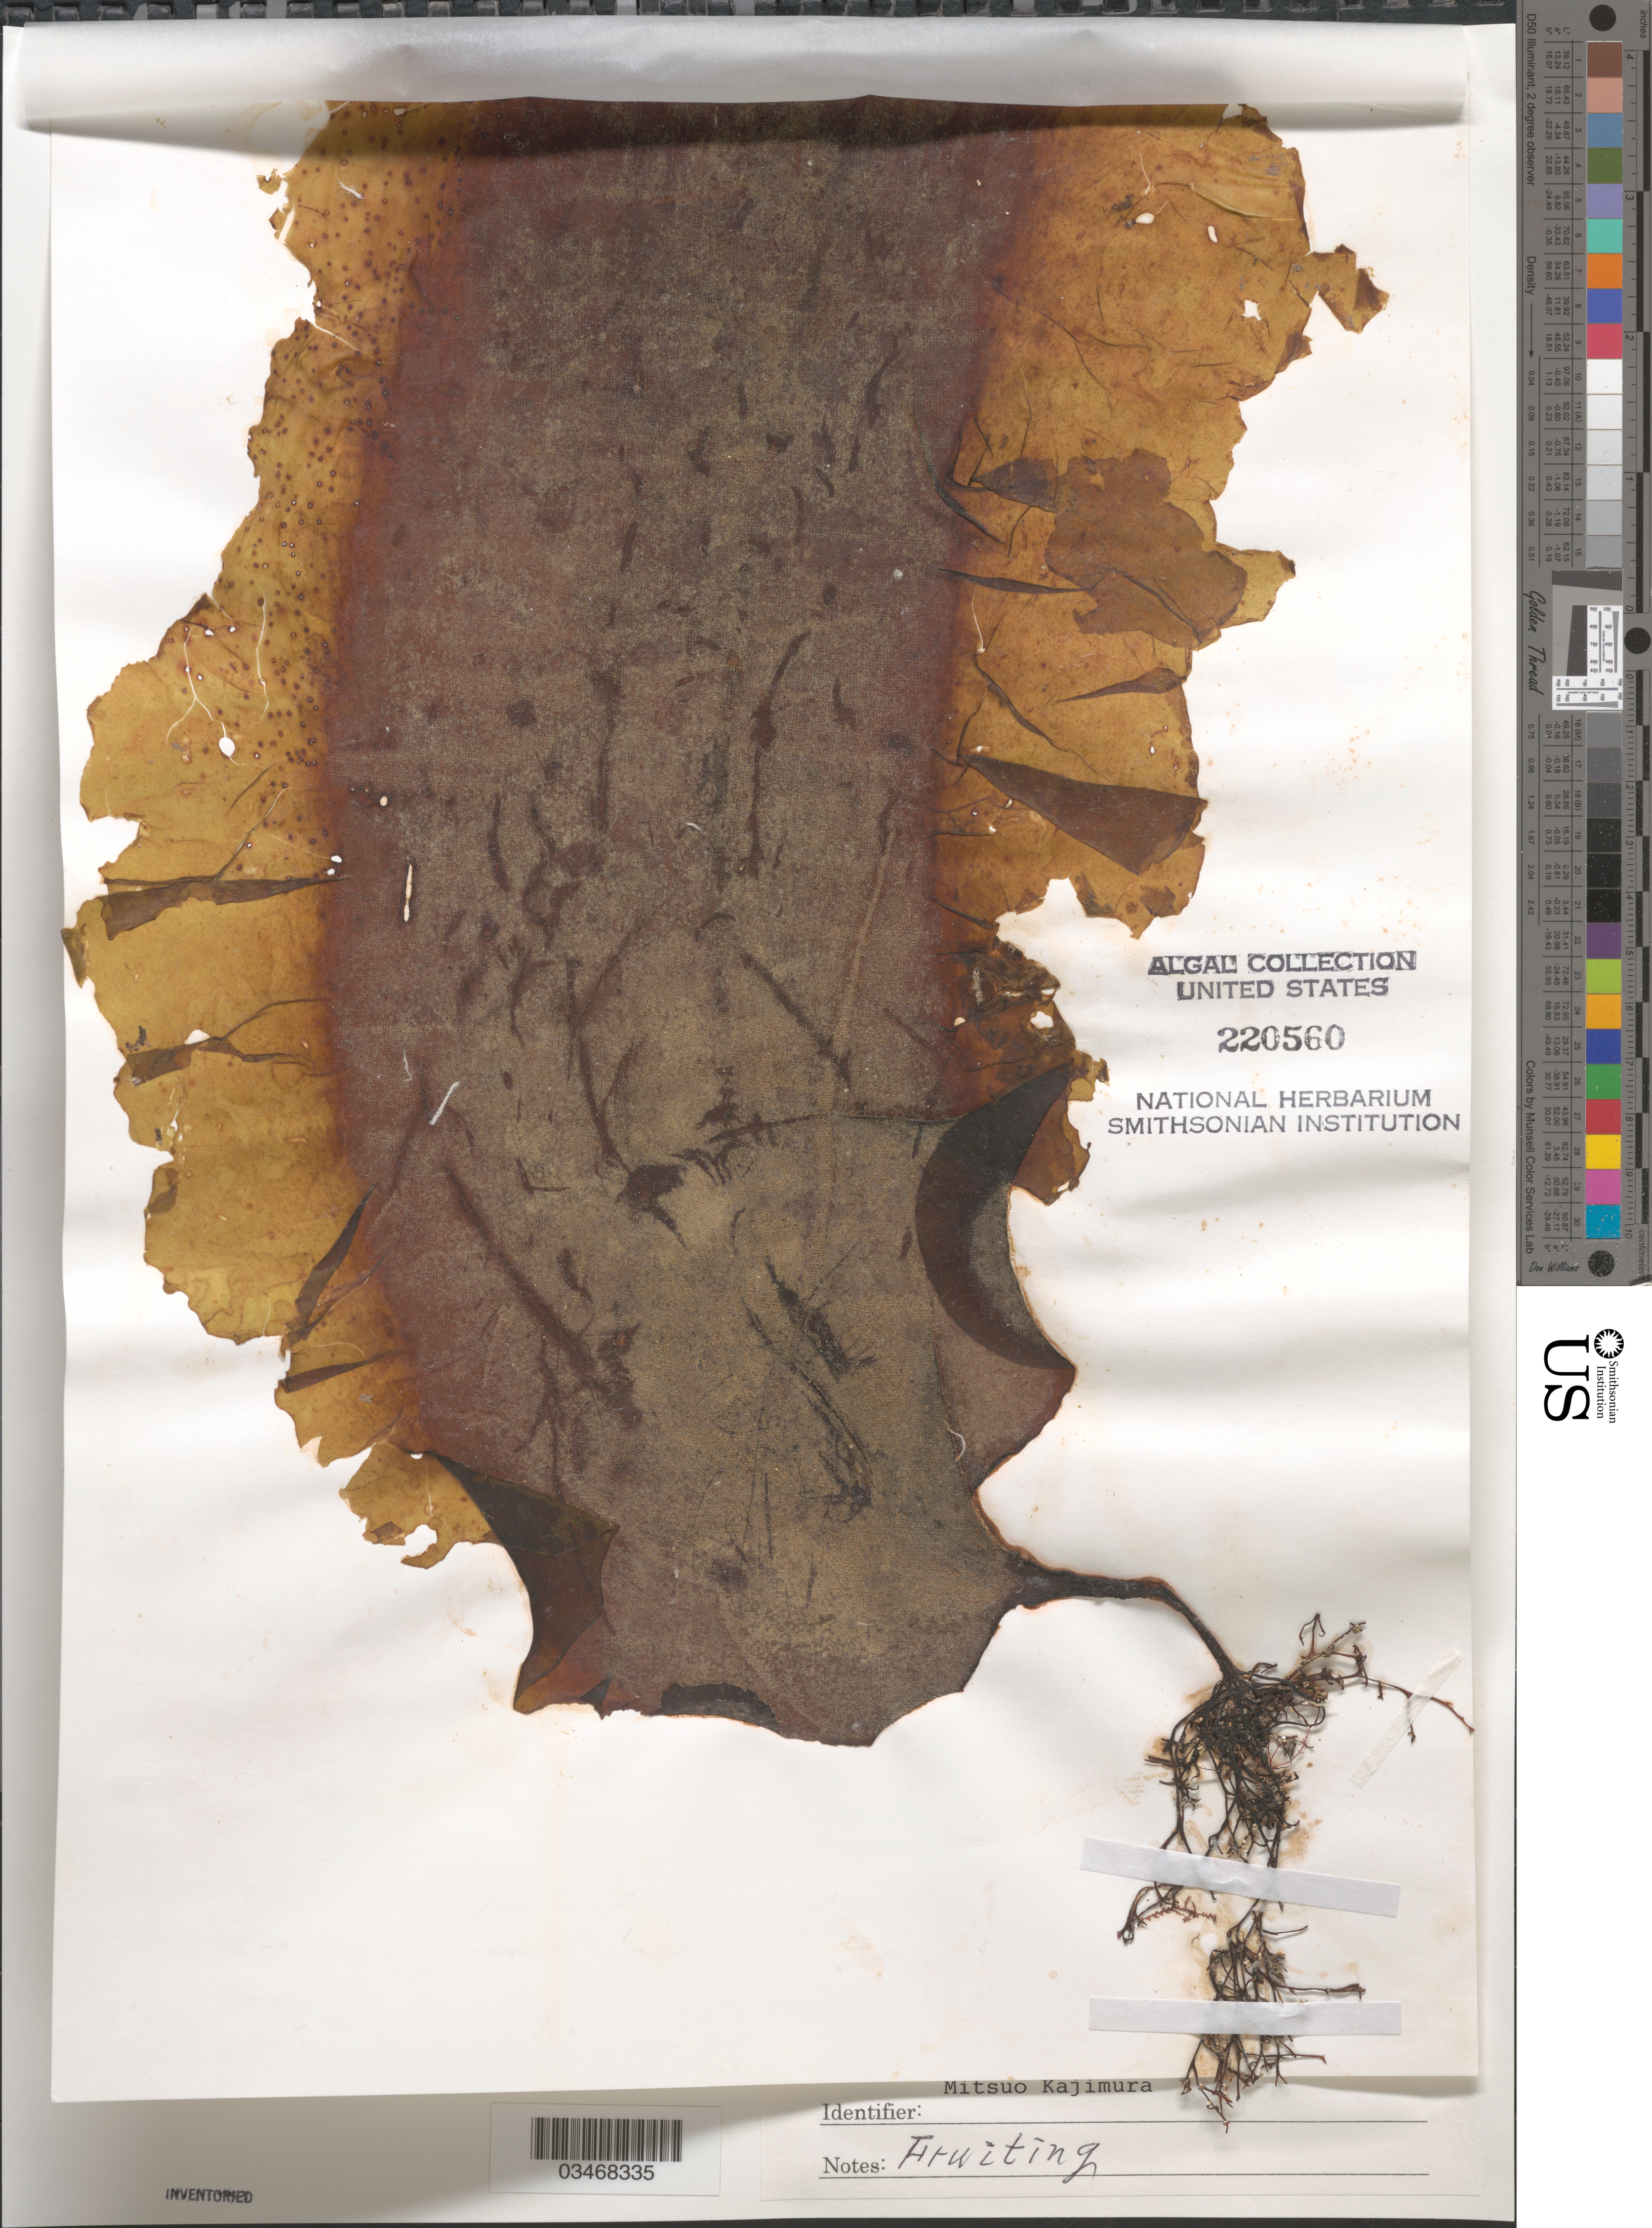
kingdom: Chromista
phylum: Ochrophyta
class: Phaeophyceae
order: Laminariales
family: Alariaceae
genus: Undaria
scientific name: Undaria peterseniana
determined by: Kajimura, Mitsuo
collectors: M. Kajimura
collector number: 3517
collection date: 2009-05-22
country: Japan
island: Oki Islands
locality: Okamura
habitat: Drifting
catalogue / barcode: US 220560